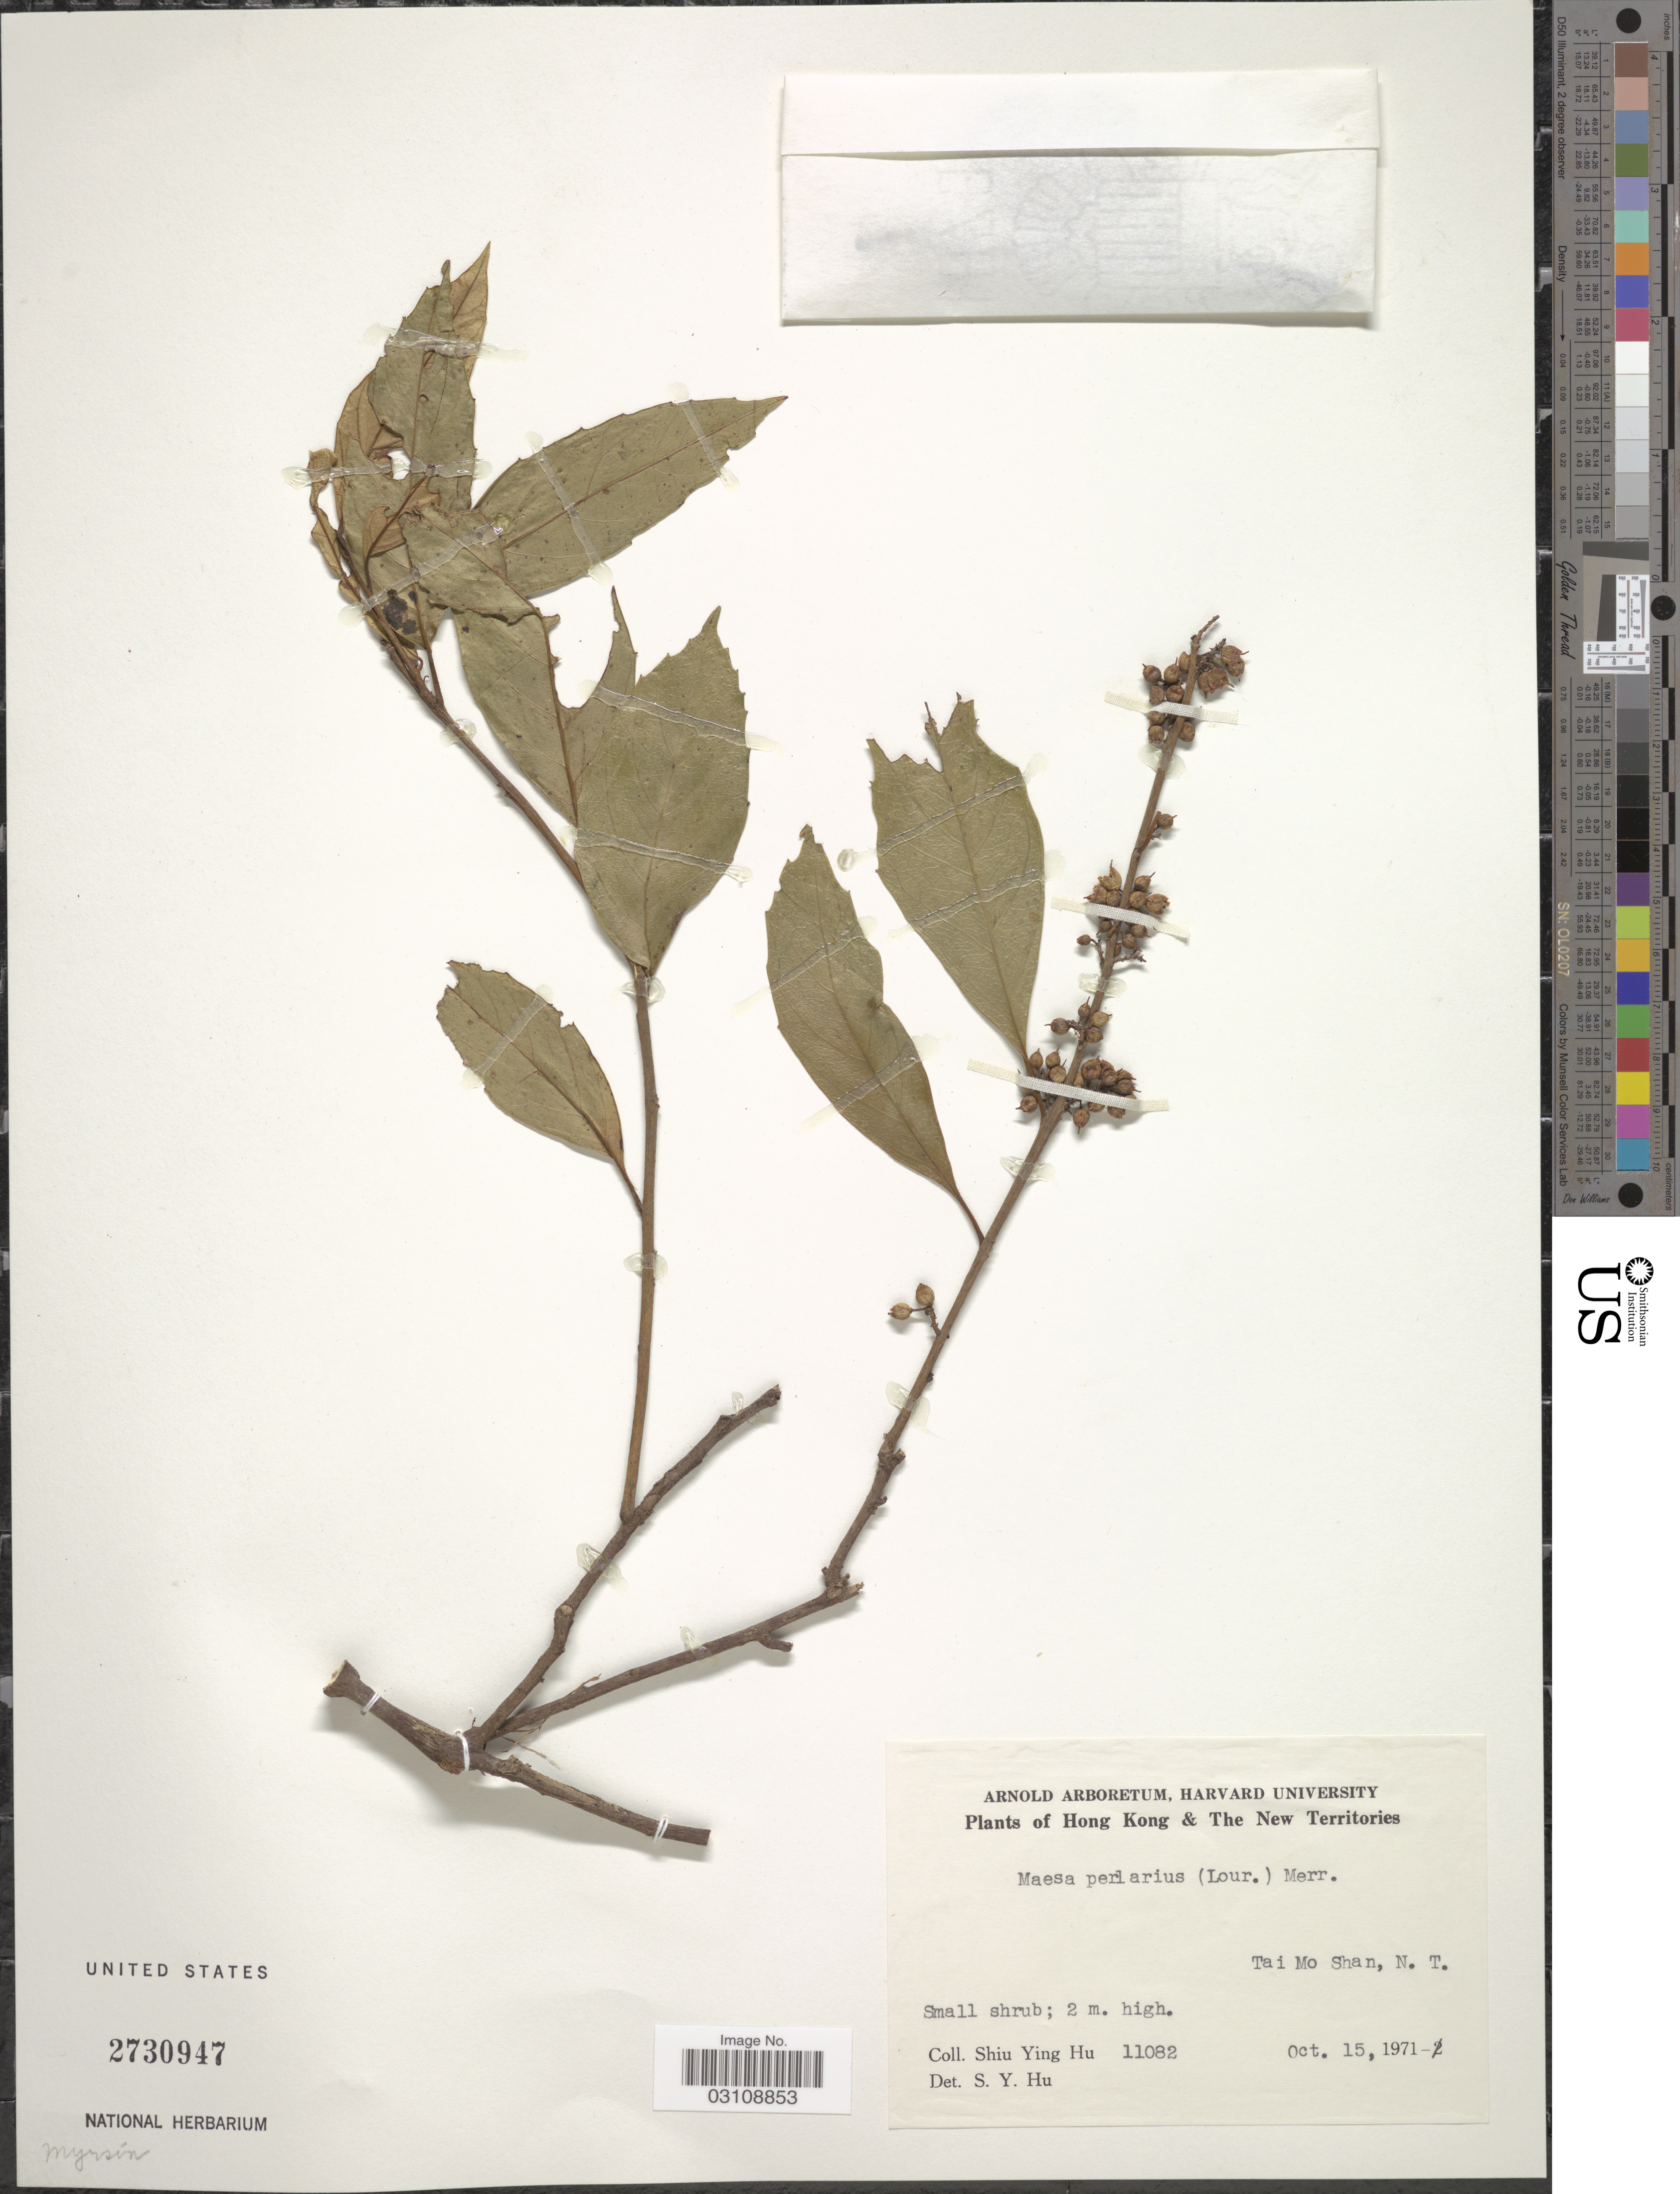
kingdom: Plantae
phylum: Tracheophyta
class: Magnoliopsida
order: Ericales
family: Primulaceae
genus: Maesa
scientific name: Maesa perlaria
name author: (Lour.) Merr.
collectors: S. Y. Hu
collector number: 11082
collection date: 1971-10-15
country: China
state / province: Hong Kong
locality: Hong Kong & the New Territories. Tai Mo Shan, N. T.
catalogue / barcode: US 2730947